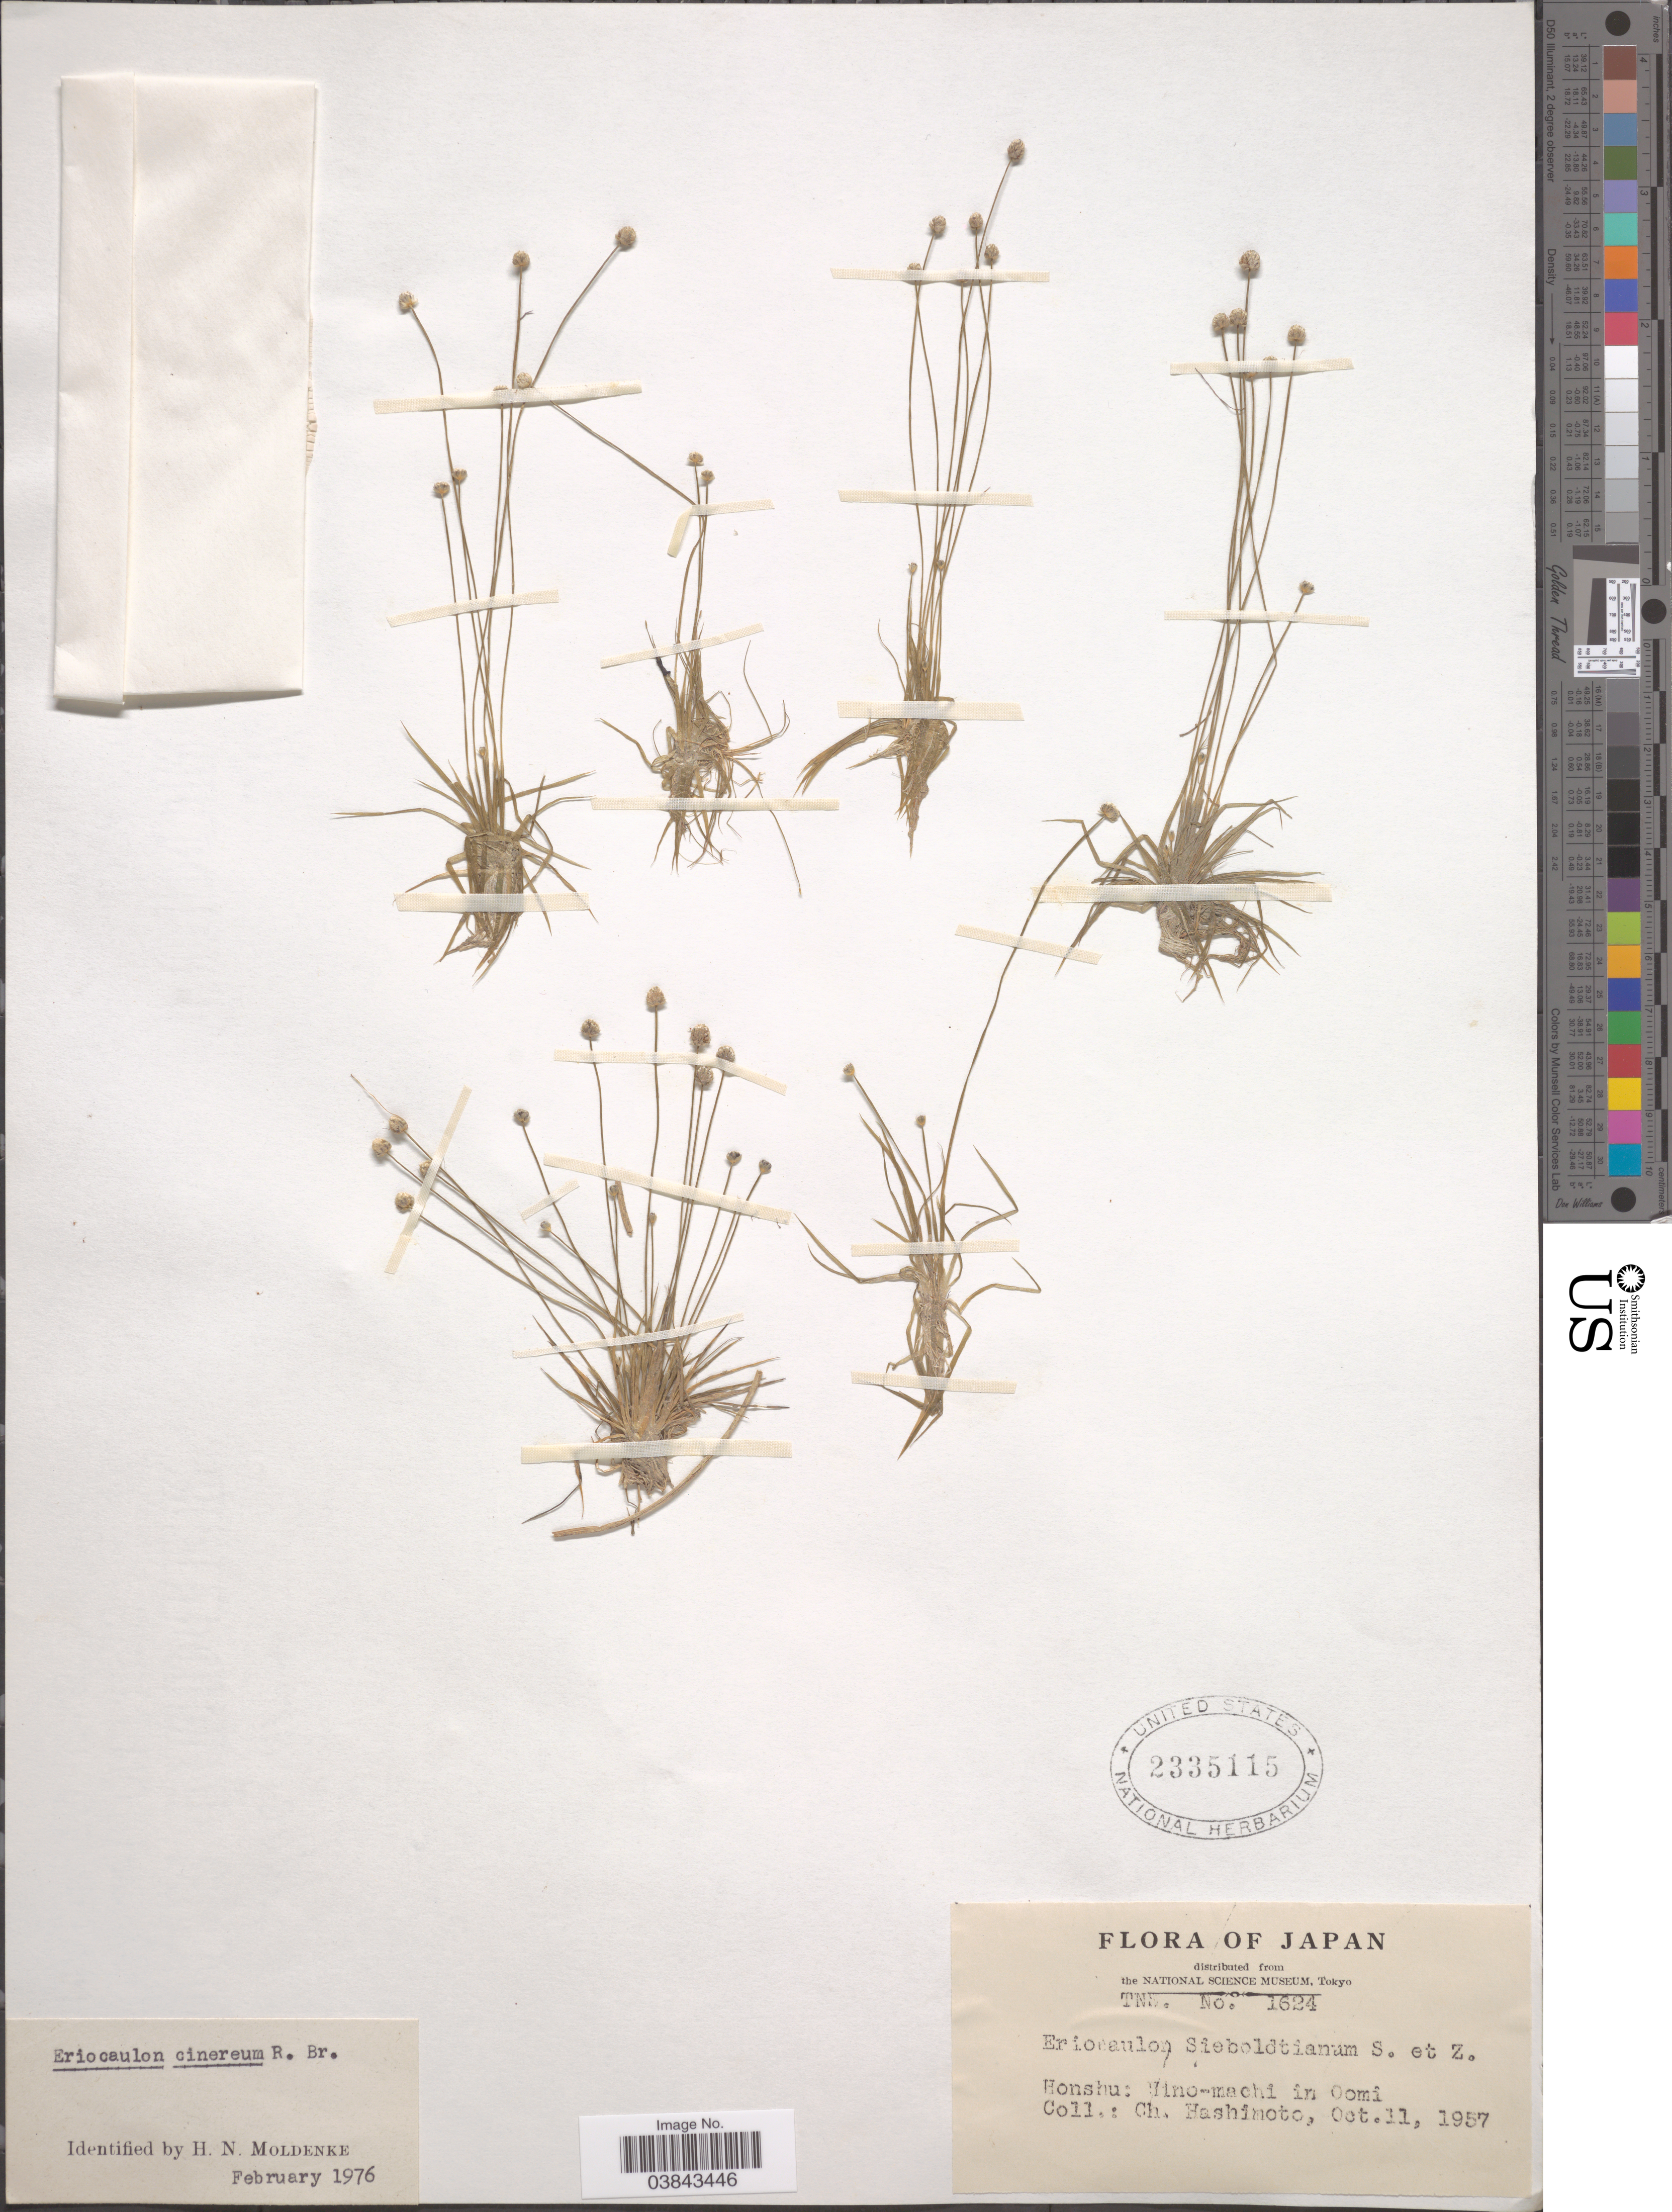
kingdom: Plantae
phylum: Tracheophyta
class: Liliopsida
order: Poales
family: Eriocaulaceae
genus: Eriocaulon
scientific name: Eriocaulon cinereum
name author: R. Br.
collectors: C. Hashimoto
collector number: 1624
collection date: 1957-10-11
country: Japan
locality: Honshu: Hino-machi in Oomi.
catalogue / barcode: US 2335115